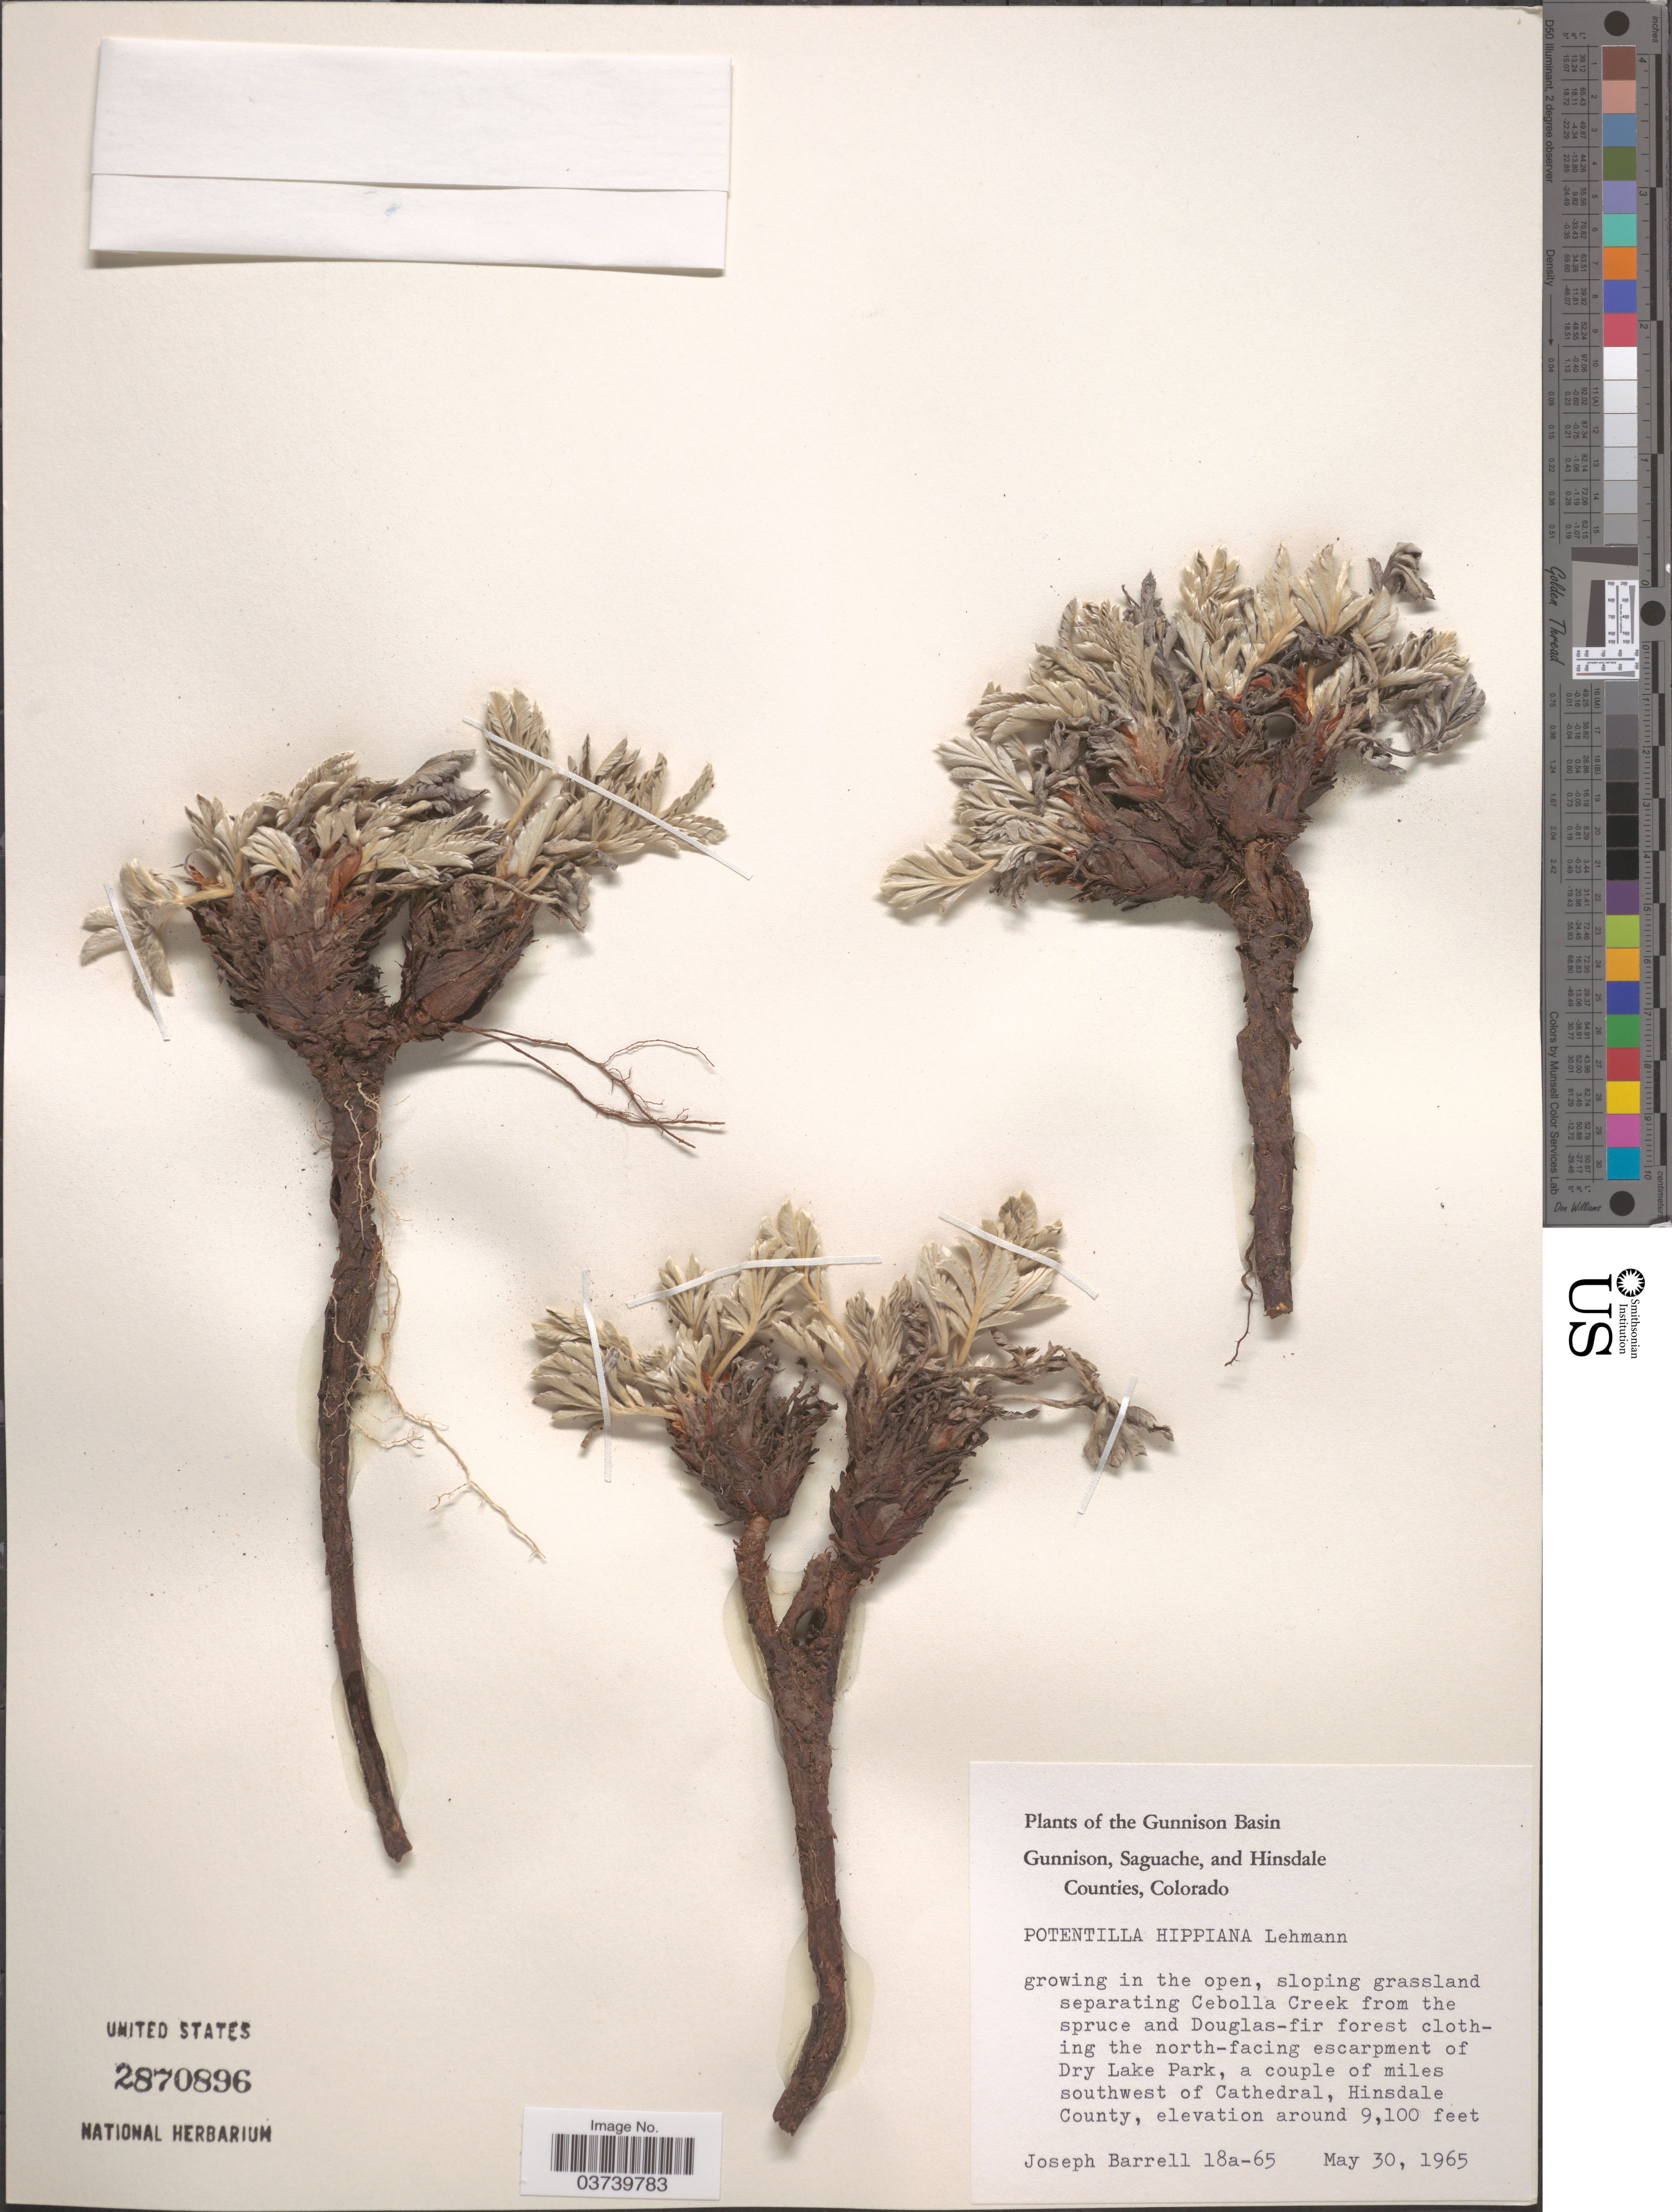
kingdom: Plantae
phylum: Tracheophyta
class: Magnoliopsida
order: Rosales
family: Rosaceae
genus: Potentilla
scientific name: Potentilla hippiana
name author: Lehm.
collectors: J. Barrell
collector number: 18a-65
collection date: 1965-05-30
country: United States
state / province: Colorado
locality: The Gunnison Basin. Growing in the open, sloping grassland separating Cebolla Creek from the spruce and Douglas-fir forest clothing the north-facing escarpment of Dry Lake Park, a couple of miles southwest of Cathedral, Hinsdale County.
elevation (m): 2774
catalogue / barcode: US 2870896